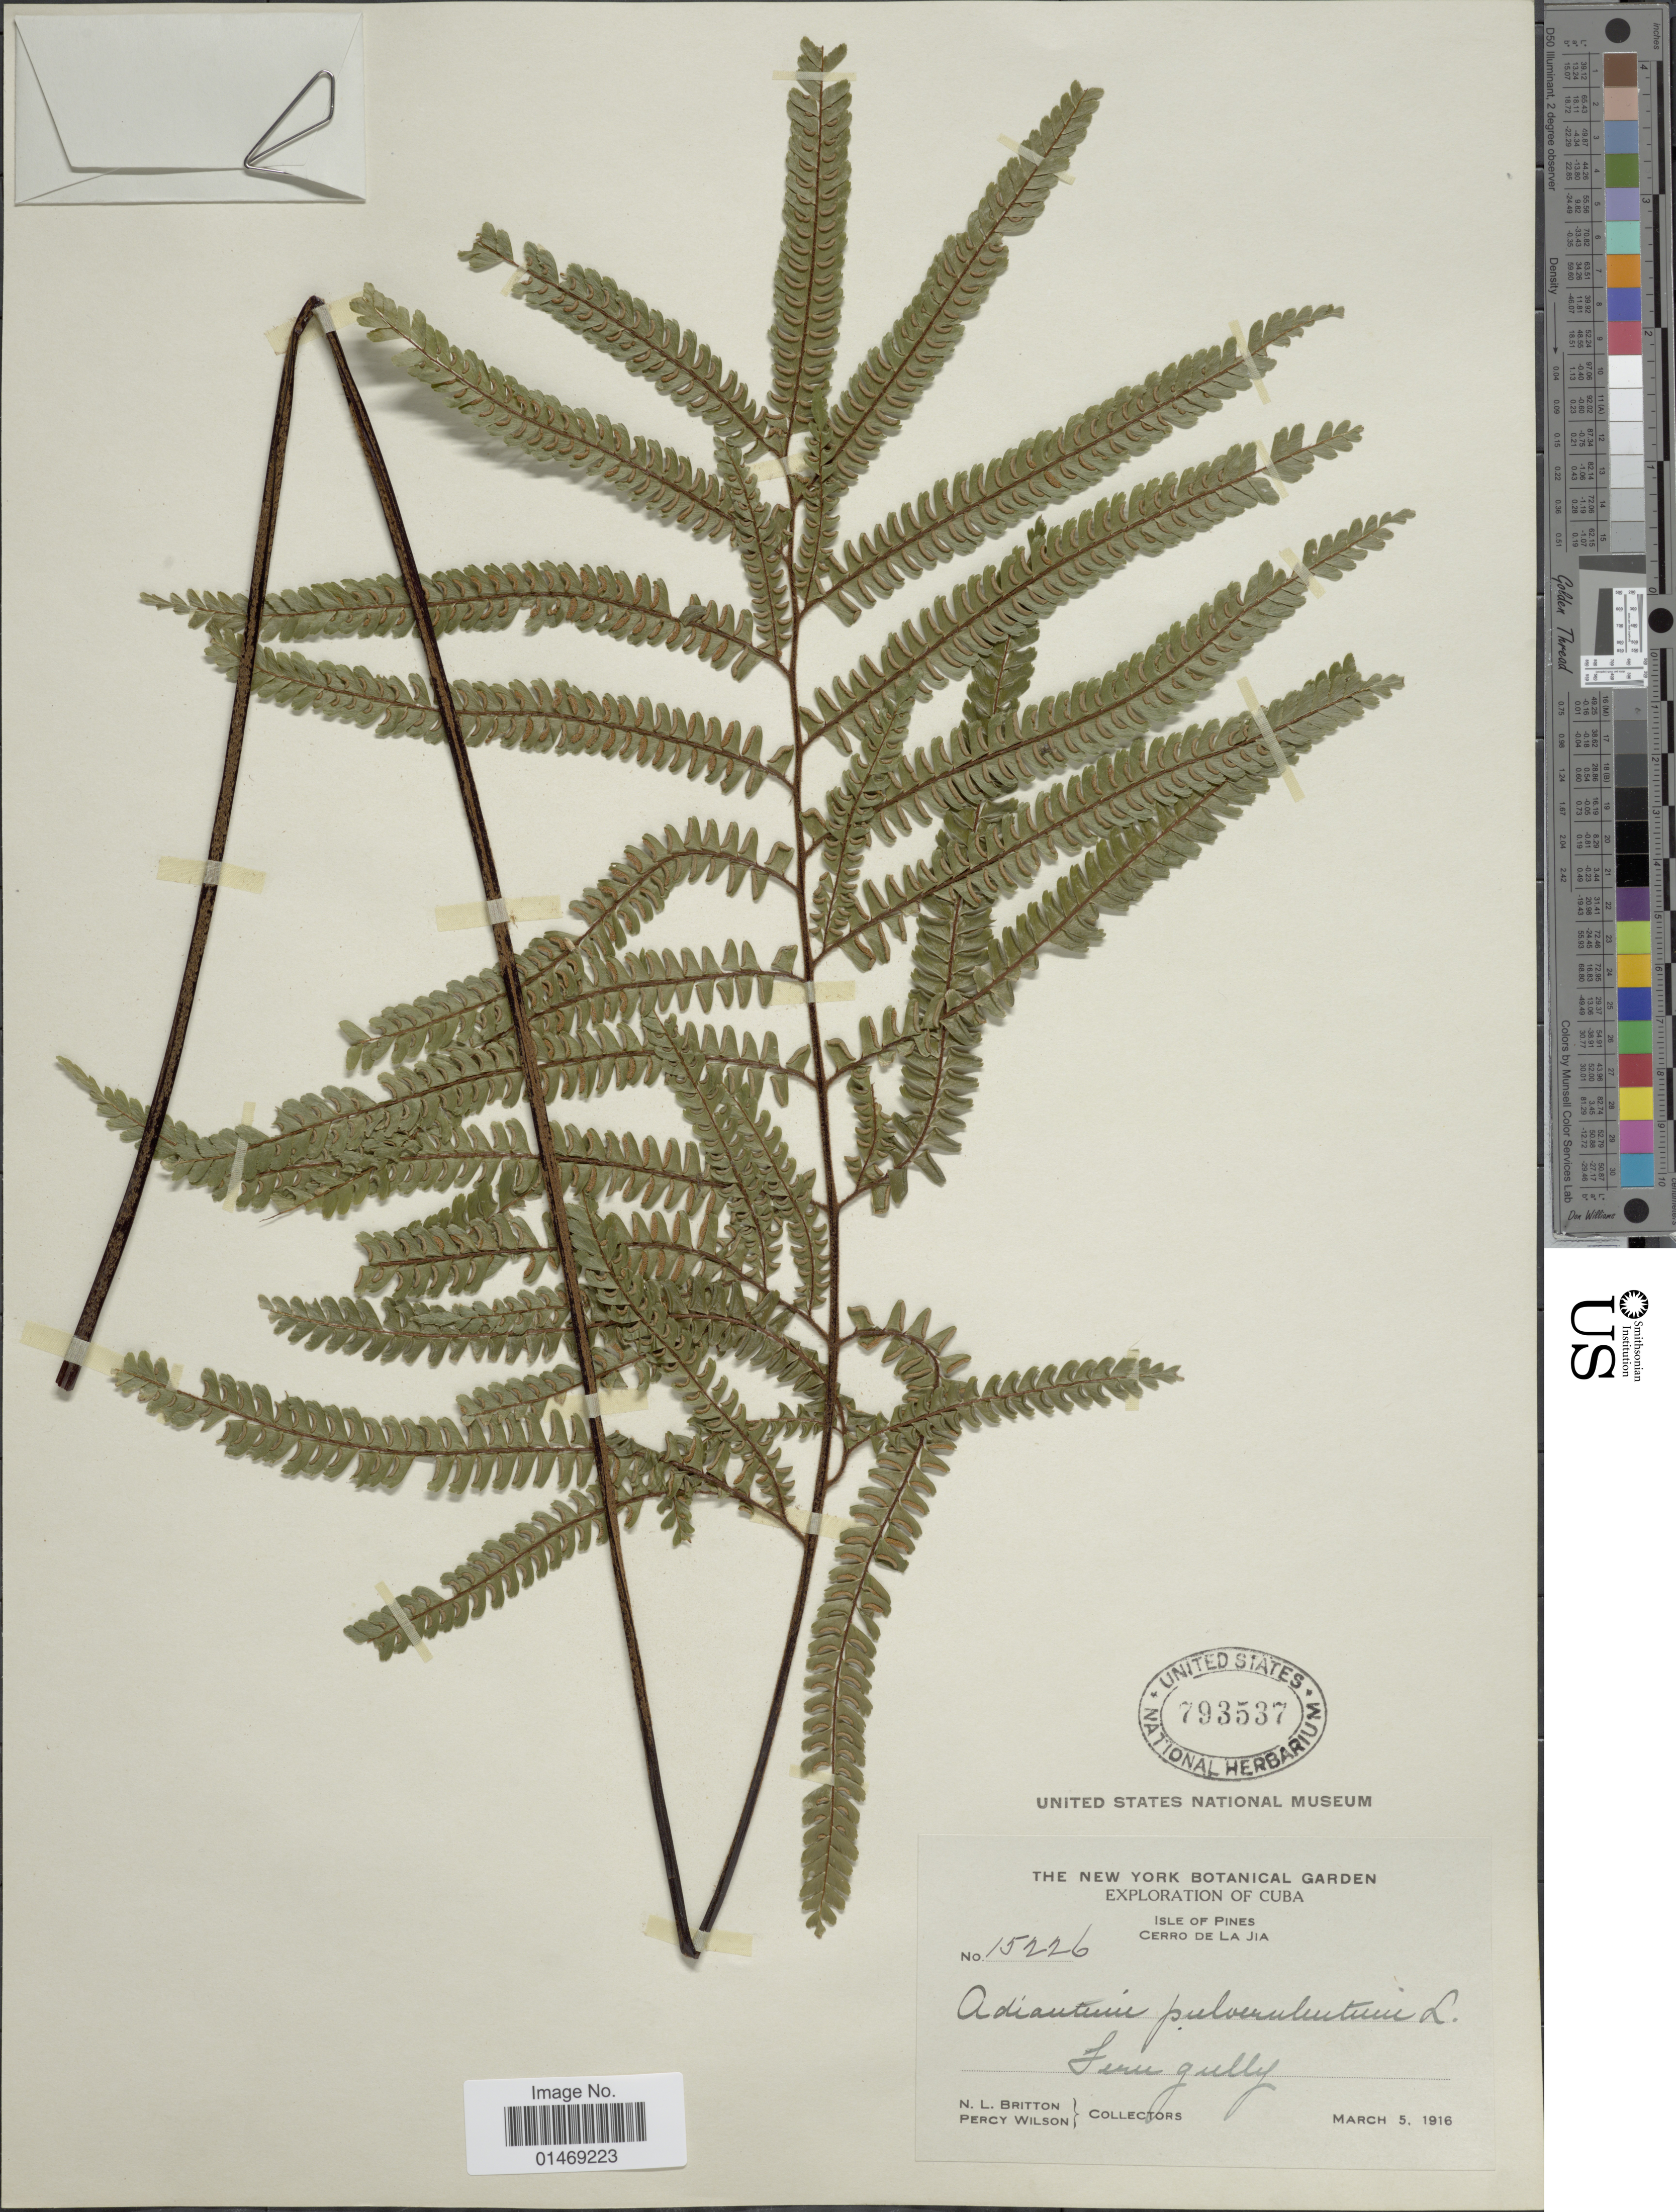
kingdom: Plantae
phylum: Tracheophyta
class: Polypodiopsida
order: Polypodiales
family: Pteridaceae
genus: Adiantum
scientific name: Adiantum pulverulentum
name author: L.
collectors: N. Britton & P. Wilson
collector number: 15226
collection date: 1916-03-05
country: Cuba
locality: Isle of Pines, Cerro de La Jia, Fern gully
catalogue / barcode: US 793537